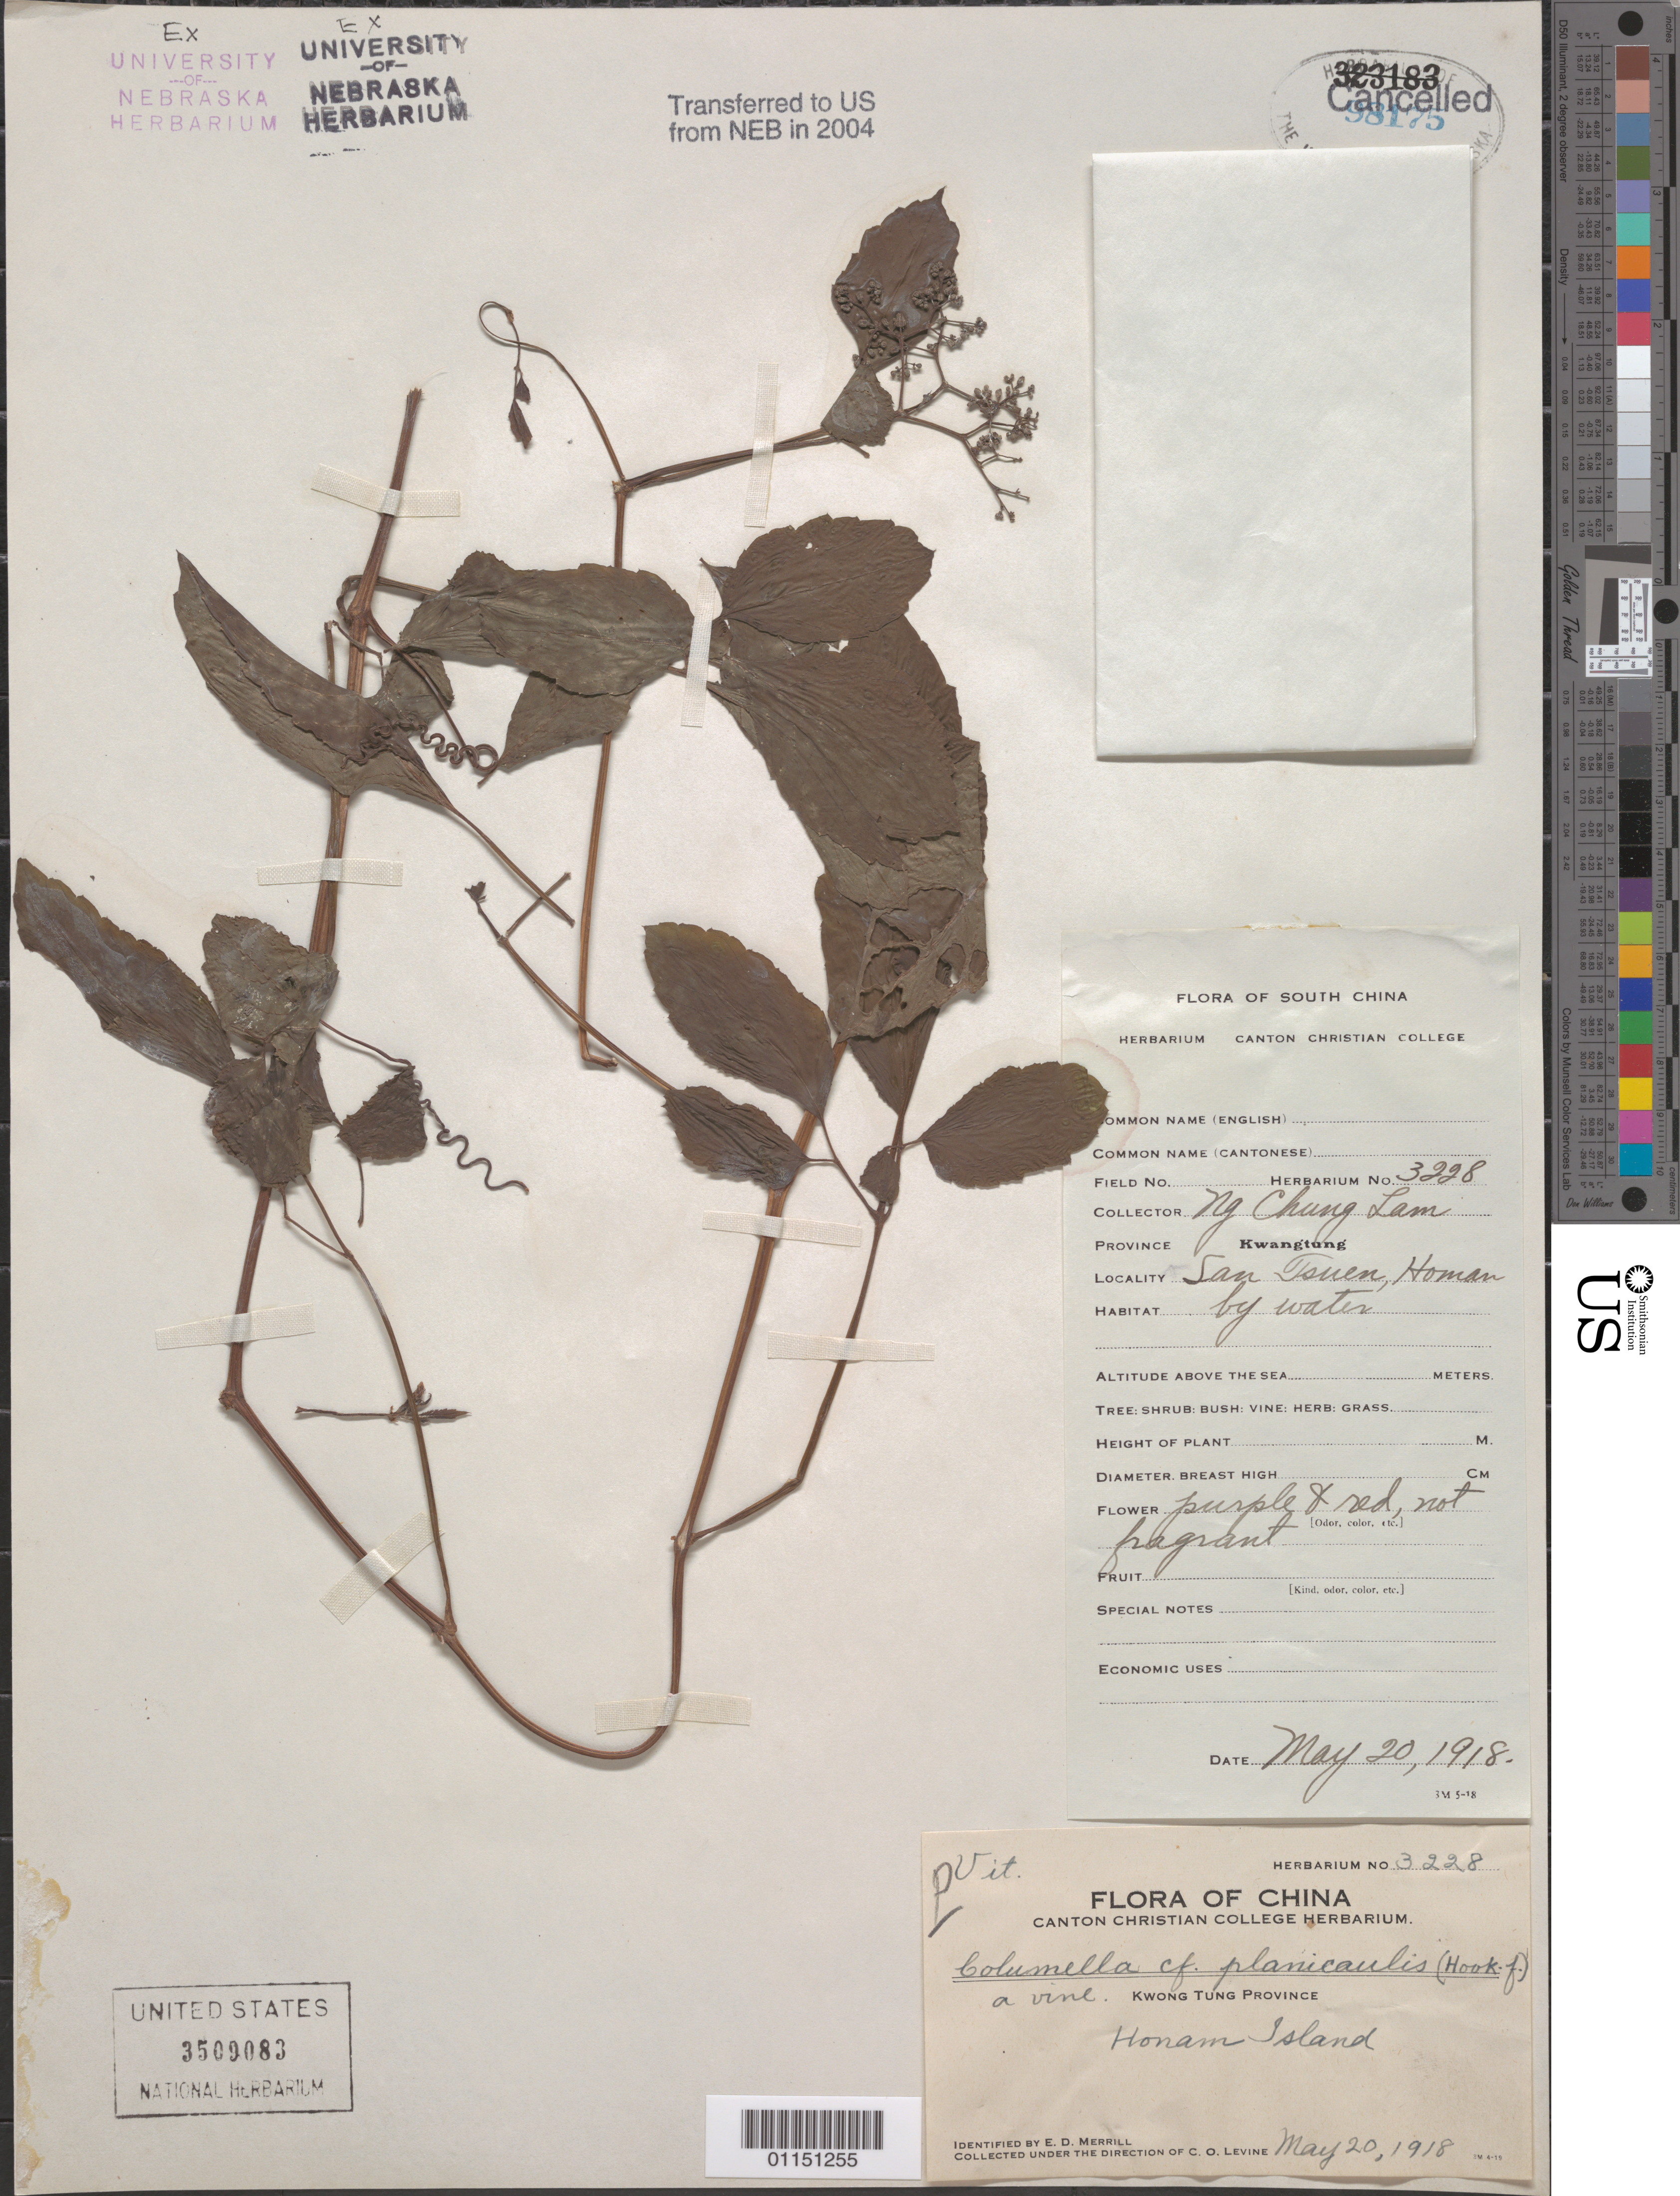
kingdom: Plantae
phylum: Tracheophyta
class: Magnoliopsida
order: Vitales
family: Vitaceae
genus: Vitis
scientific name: Vitis planicaulis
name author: Hook. f.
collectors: C. O. Levine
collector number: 3228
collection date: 1918-05-20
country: China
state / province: Hainan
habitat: Vine.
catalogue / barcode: US 3509083